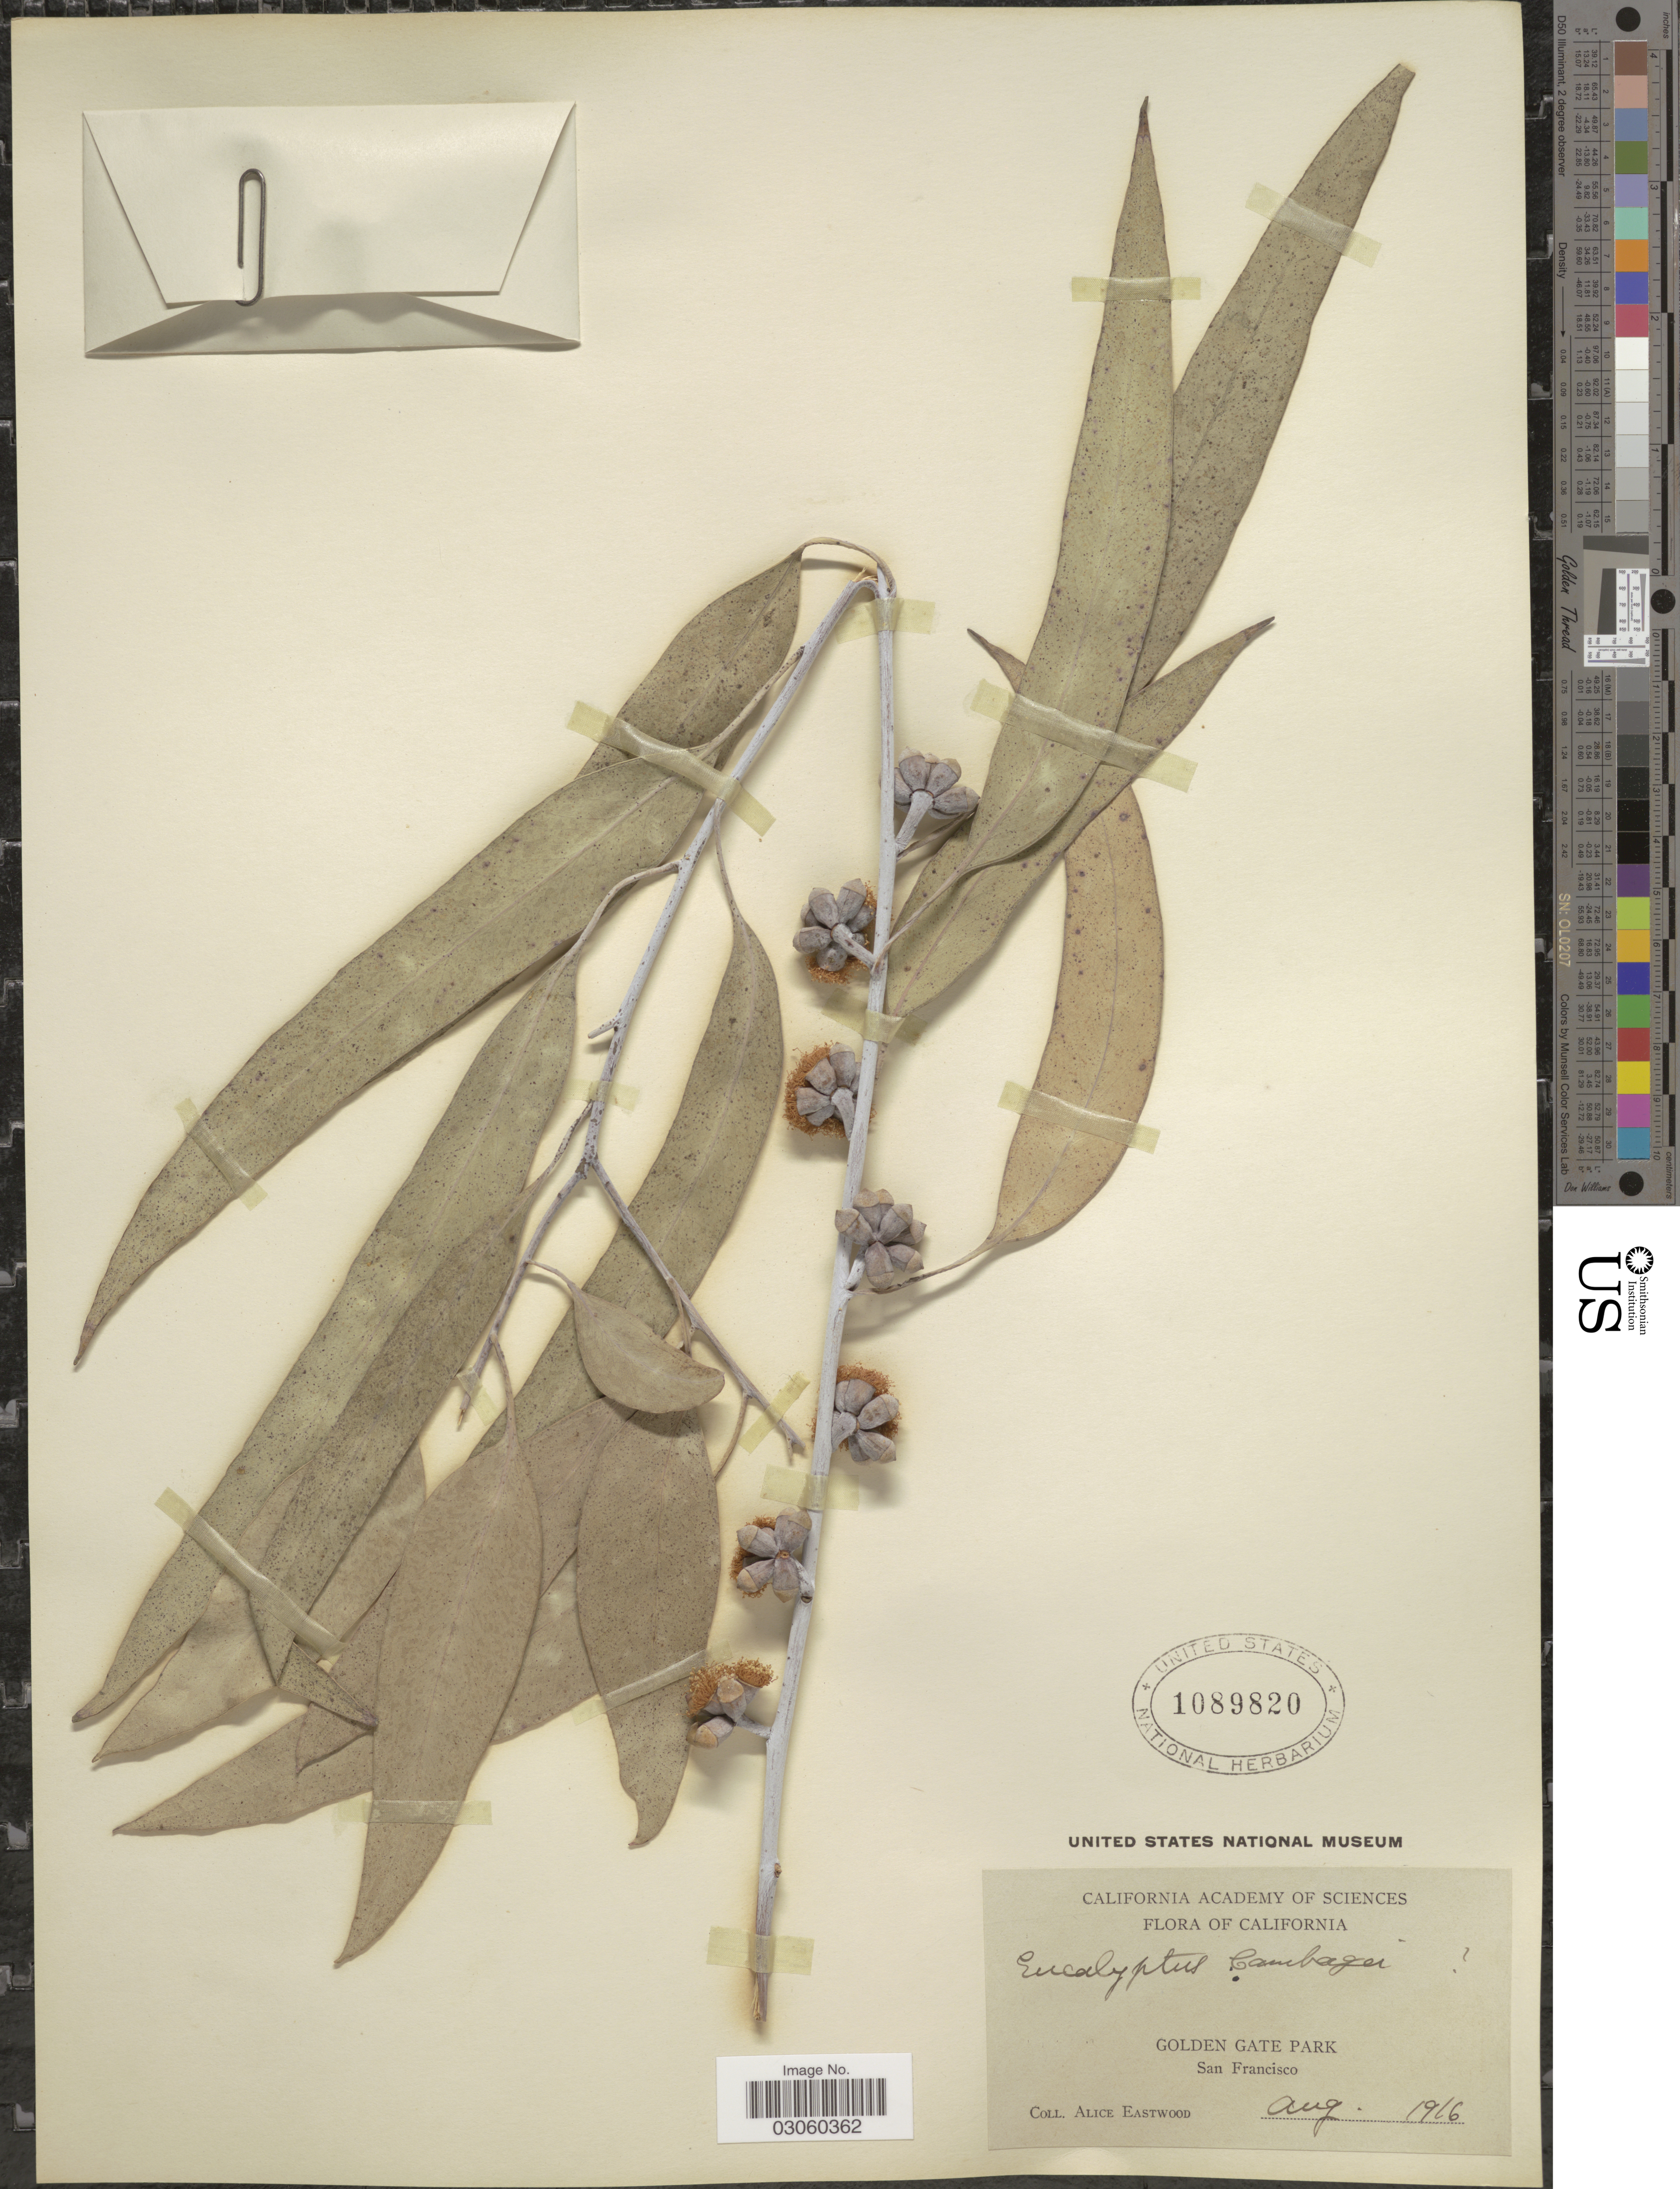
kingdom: Plantae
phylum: Tracheophyta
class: Magnoliopsida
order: Myrtales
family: Myrtaceae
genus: Eucalyptus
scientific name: Eucalyptus cambagei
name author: H. Deane & Maiden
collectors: A. Eastwood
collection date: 1916-08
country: United States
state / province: California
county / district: San Francisco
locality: Golden Gate Park. San Francisco.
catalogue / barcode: US 1089820